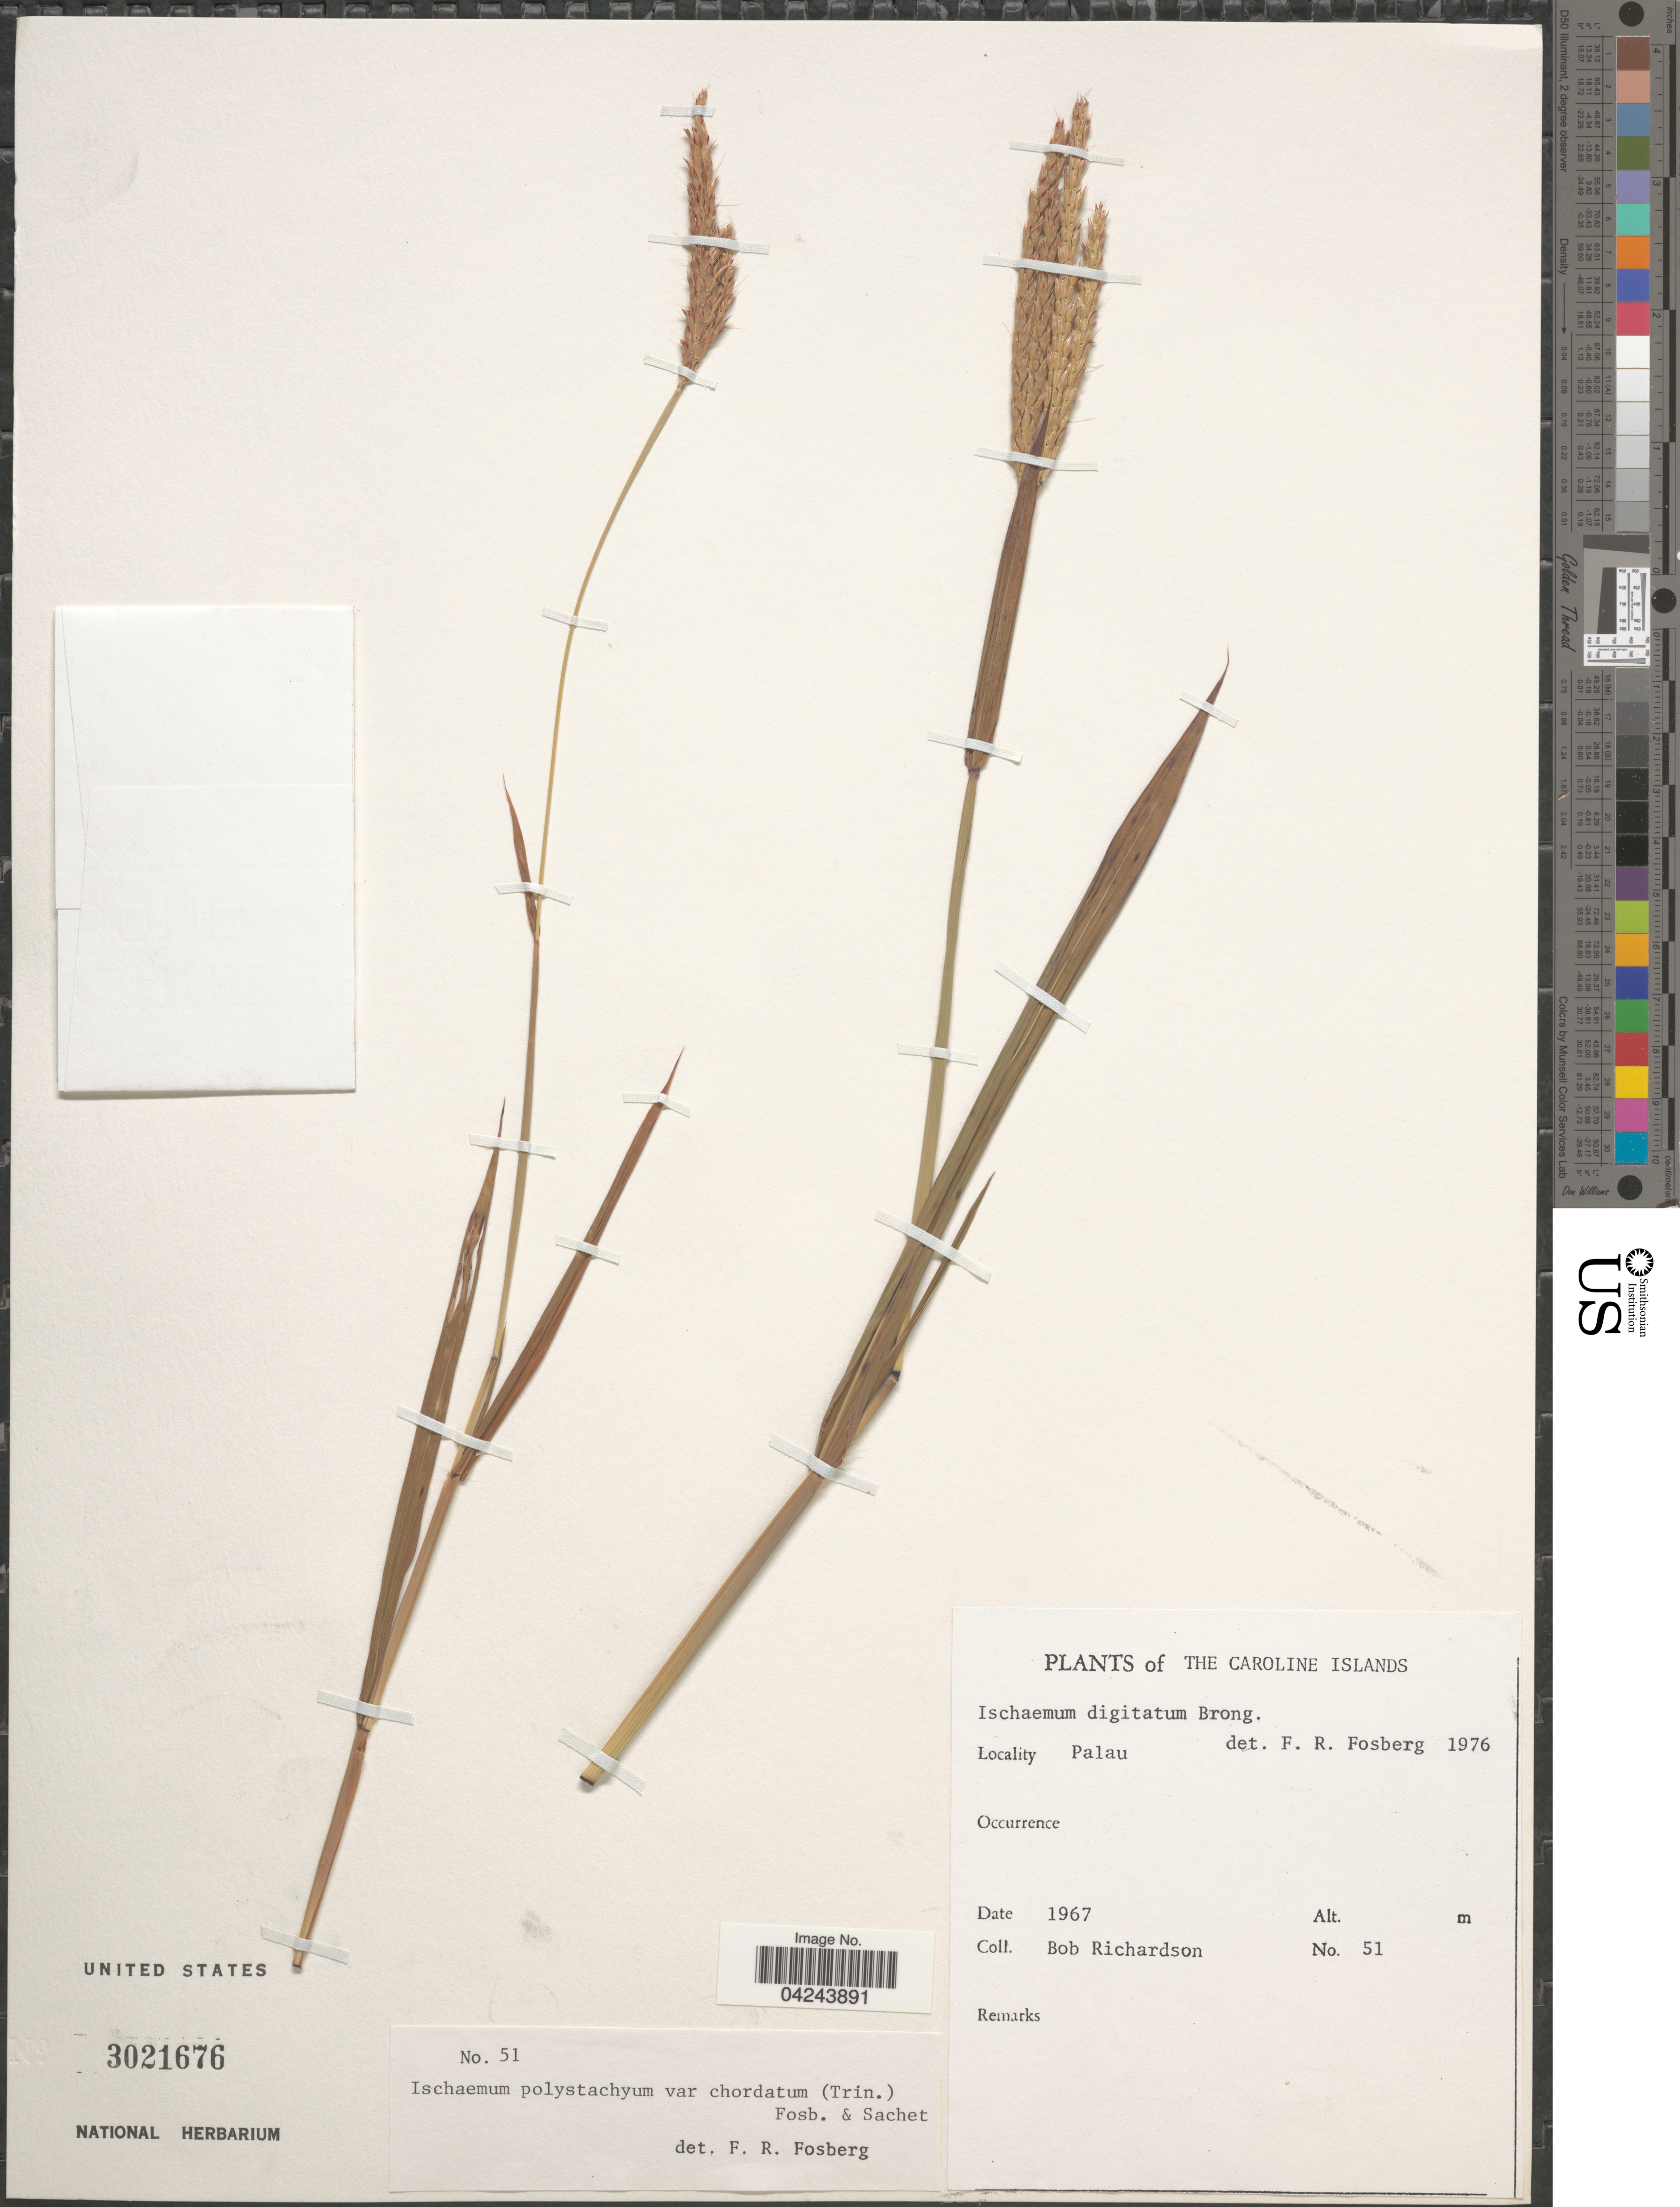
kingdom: Plantae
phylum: Tracheophyta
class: Liliopsida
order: Poales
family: Poaceae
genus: Ischaemum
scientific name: Ischaemum polystachyum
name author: J. Presl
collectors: B. Richardson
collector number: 51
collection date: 1967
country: Palau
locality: The Caroline Islands. Palau.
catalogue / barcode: US 3021676